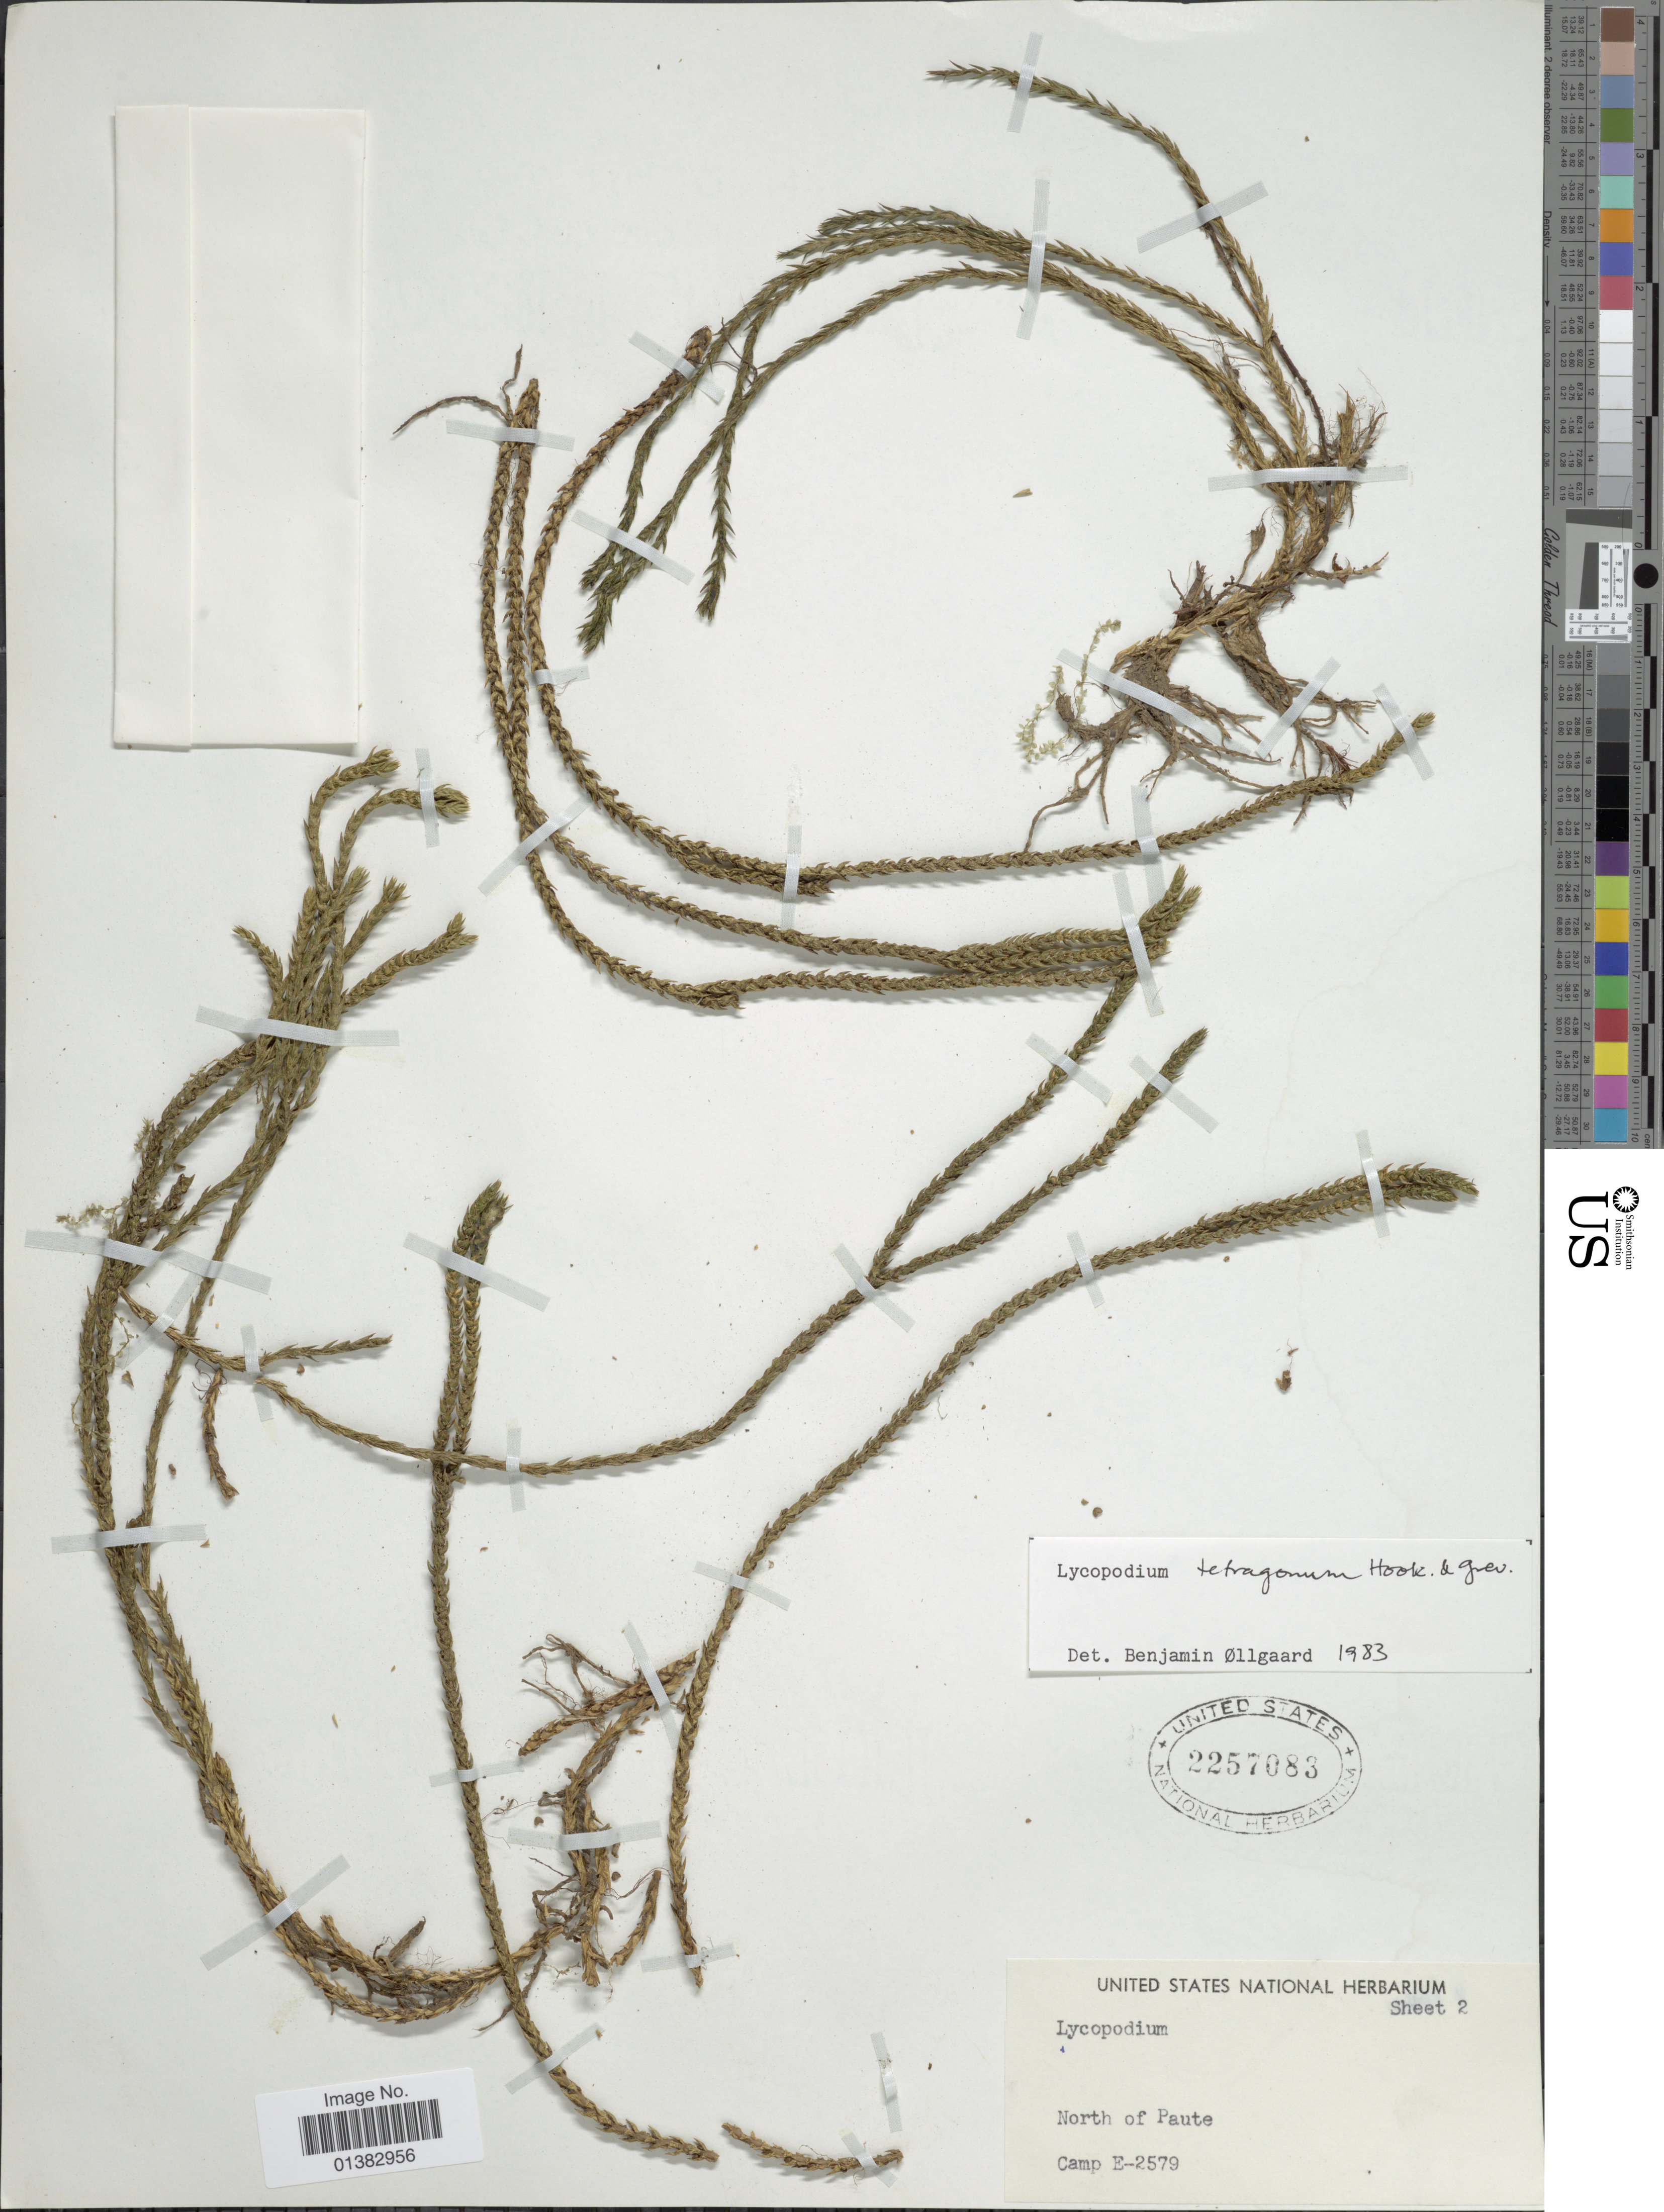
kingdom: Plantae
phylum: Tracheophyta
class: Lycopodiopsida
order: Lycopodiales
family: Lycopodiaceae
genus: Phlegmariurus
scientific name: Phlegmariurus tetragonus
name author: (Hook. & Grev.) B. Øllg.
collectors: Camp, --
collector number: E-2579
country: Ecuador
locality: North of Paute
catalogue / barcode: US 2257083